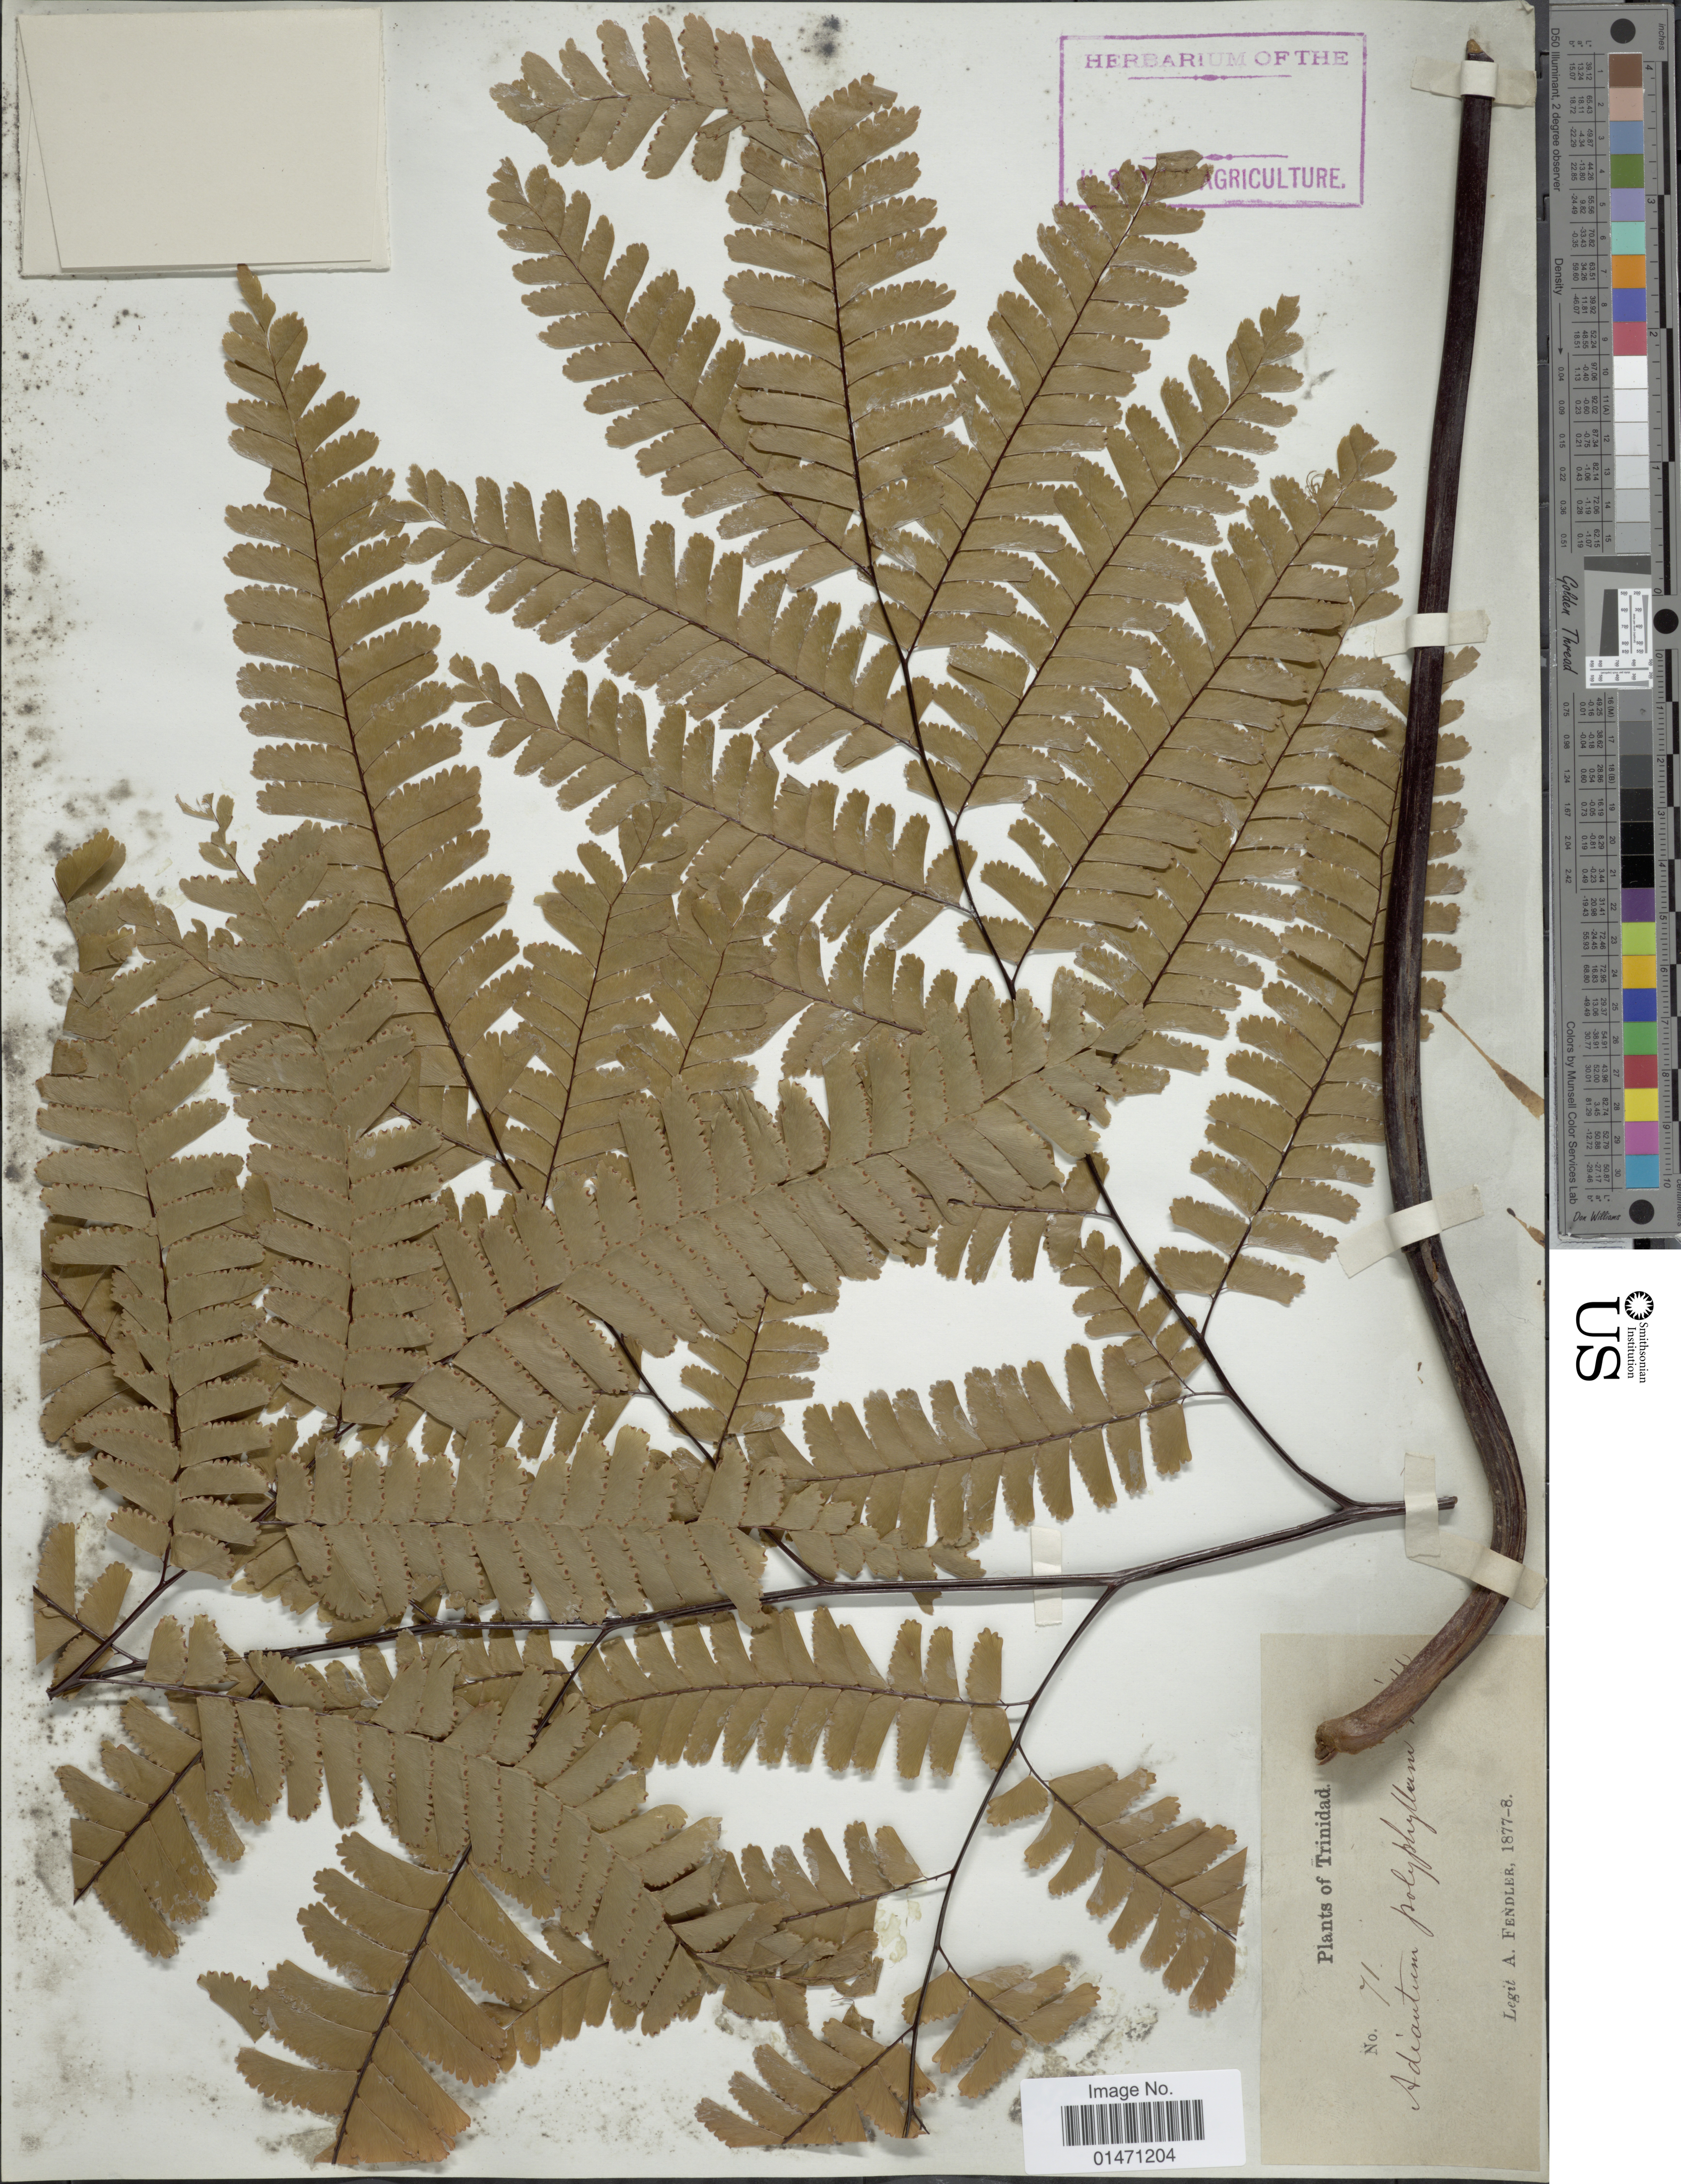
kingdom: Plantae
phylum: Tracheophyta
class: Polypodiopsida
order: Polypodiales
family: Pteridaceae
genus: Adiantum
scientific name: Adiantum polyphyllum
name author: Willd.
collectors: A. Fendler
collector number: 71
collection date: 1877/1878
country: Trinidad and Tobago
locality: Plants of Trinidad